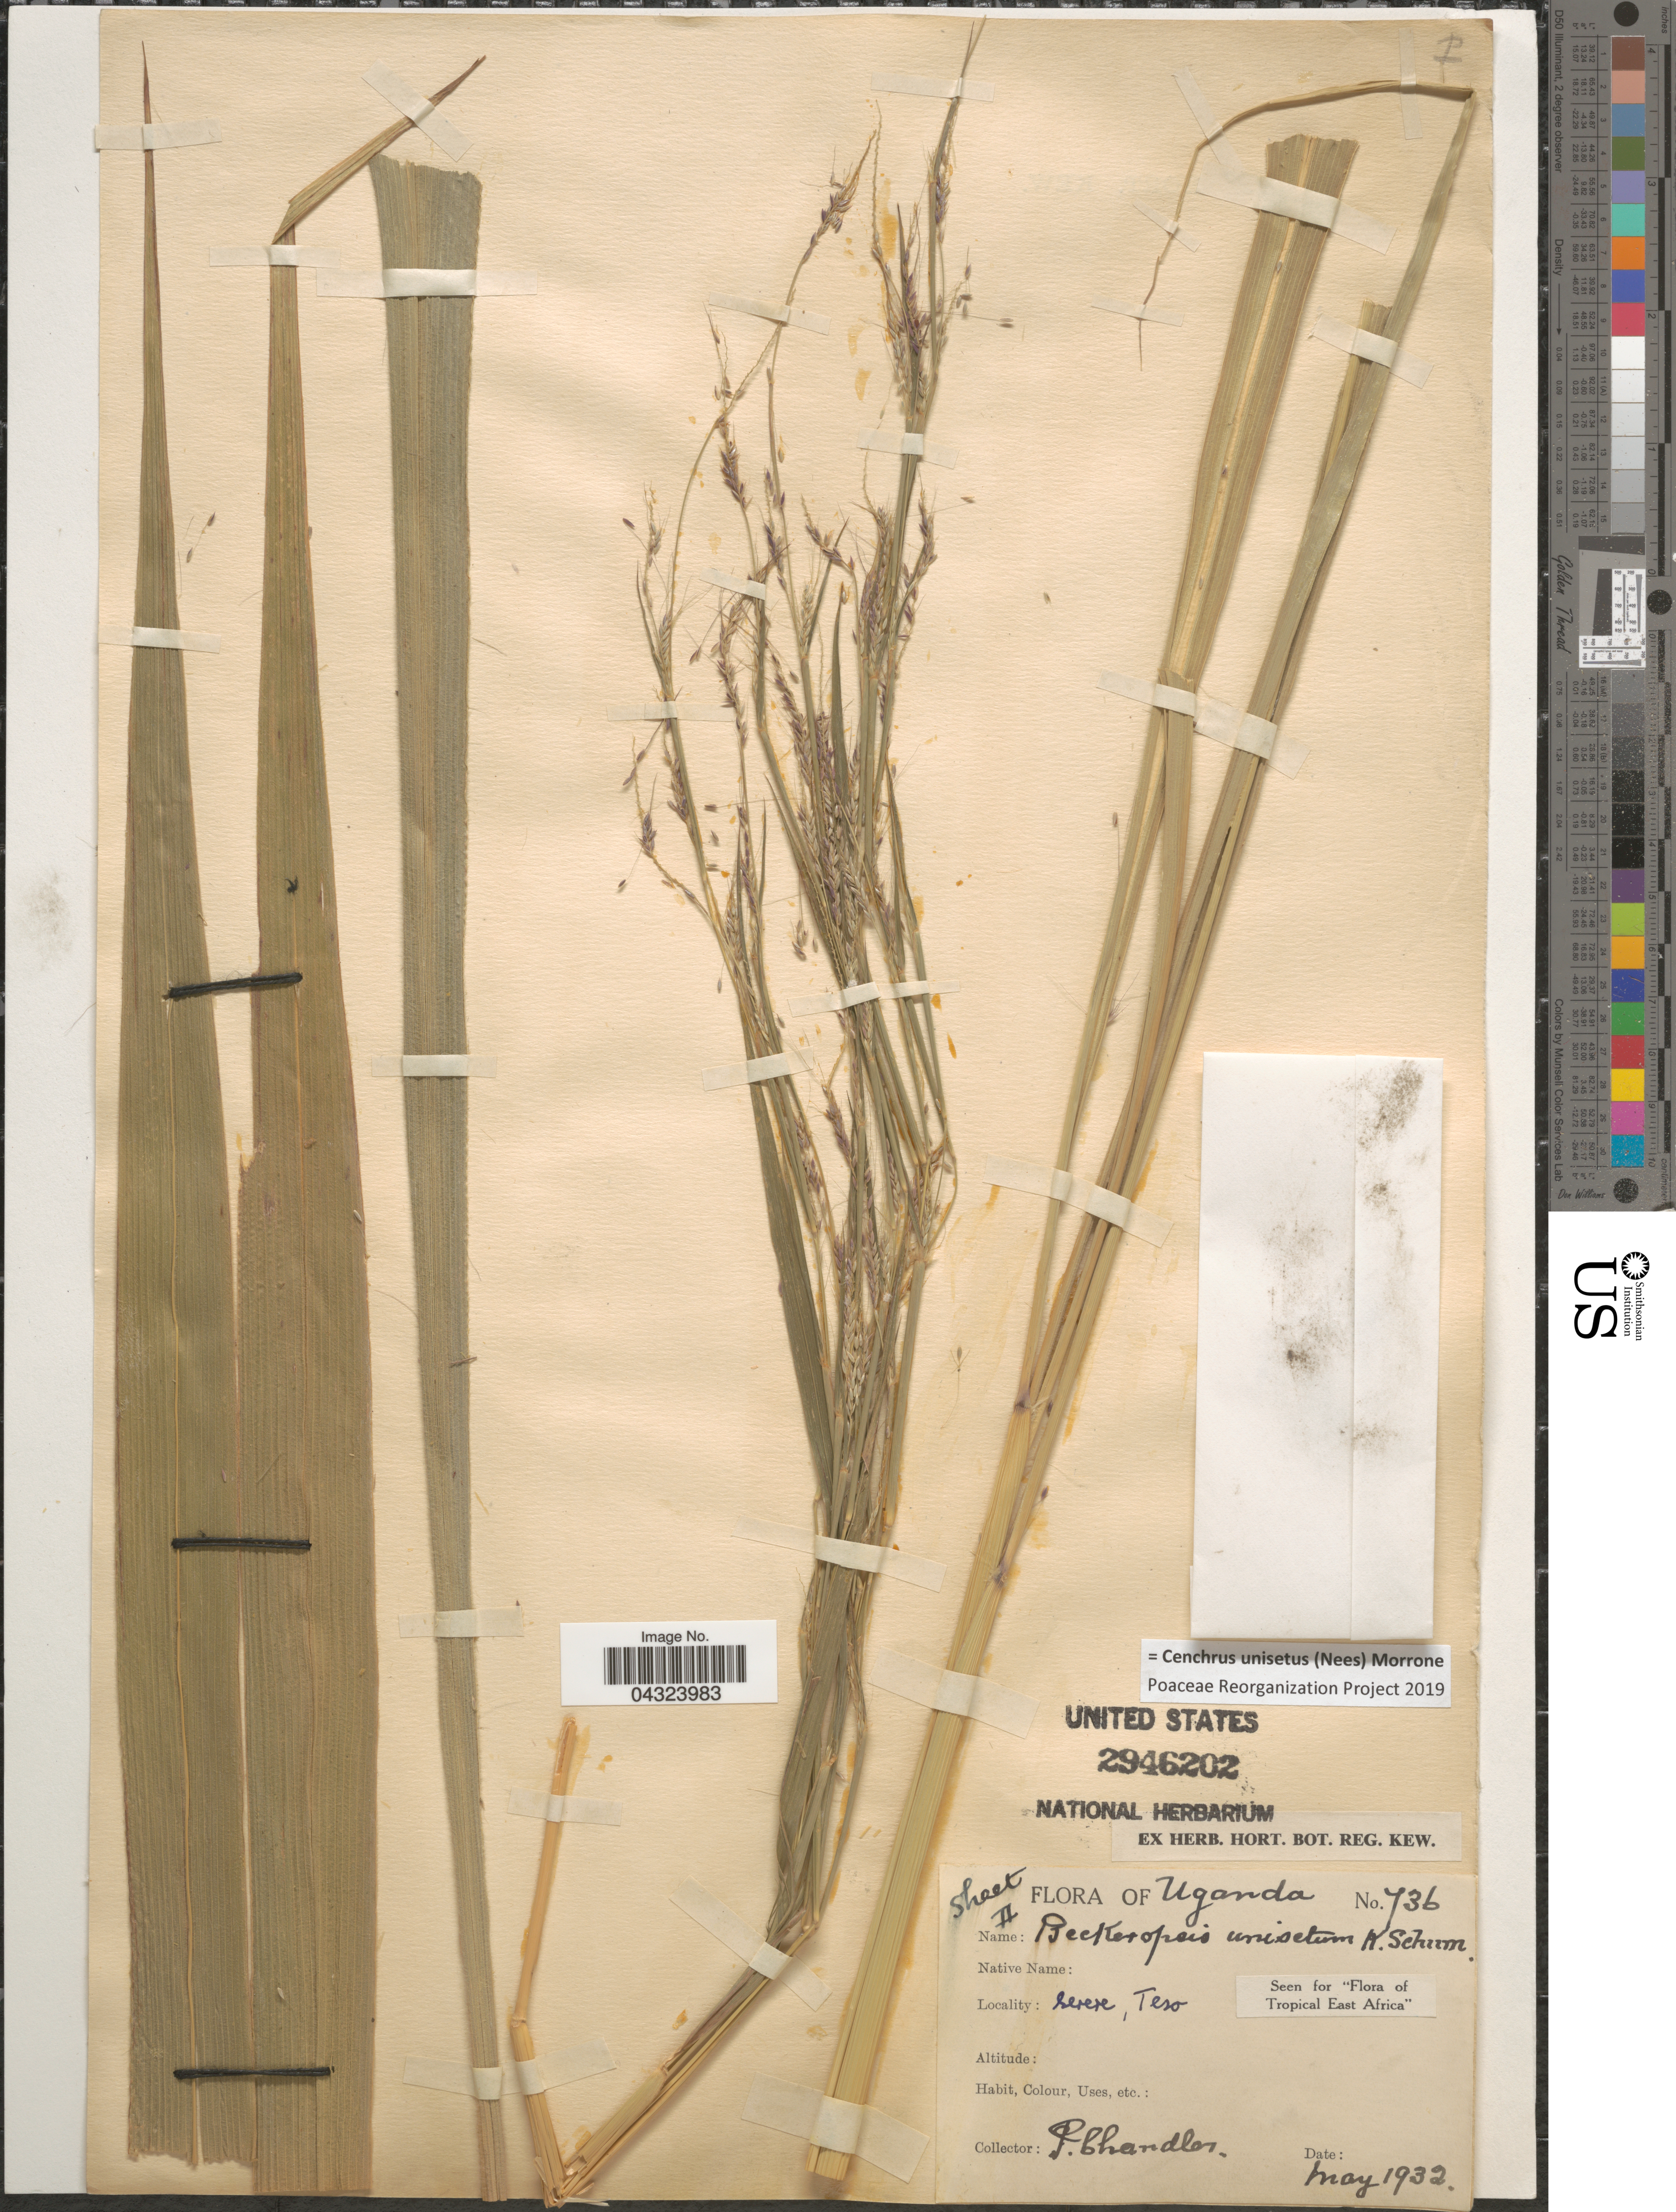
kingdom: Plantae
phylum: Tracheophyta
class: Liliopsida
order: Poales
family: Poaceae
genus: Cenchrus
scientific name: Cenchrus unisetus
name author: (Nees) Morrone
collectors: P. Chandler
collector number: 736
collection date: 1932-05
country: Uganda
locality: Serere, Teso.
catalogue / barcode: US 2946202